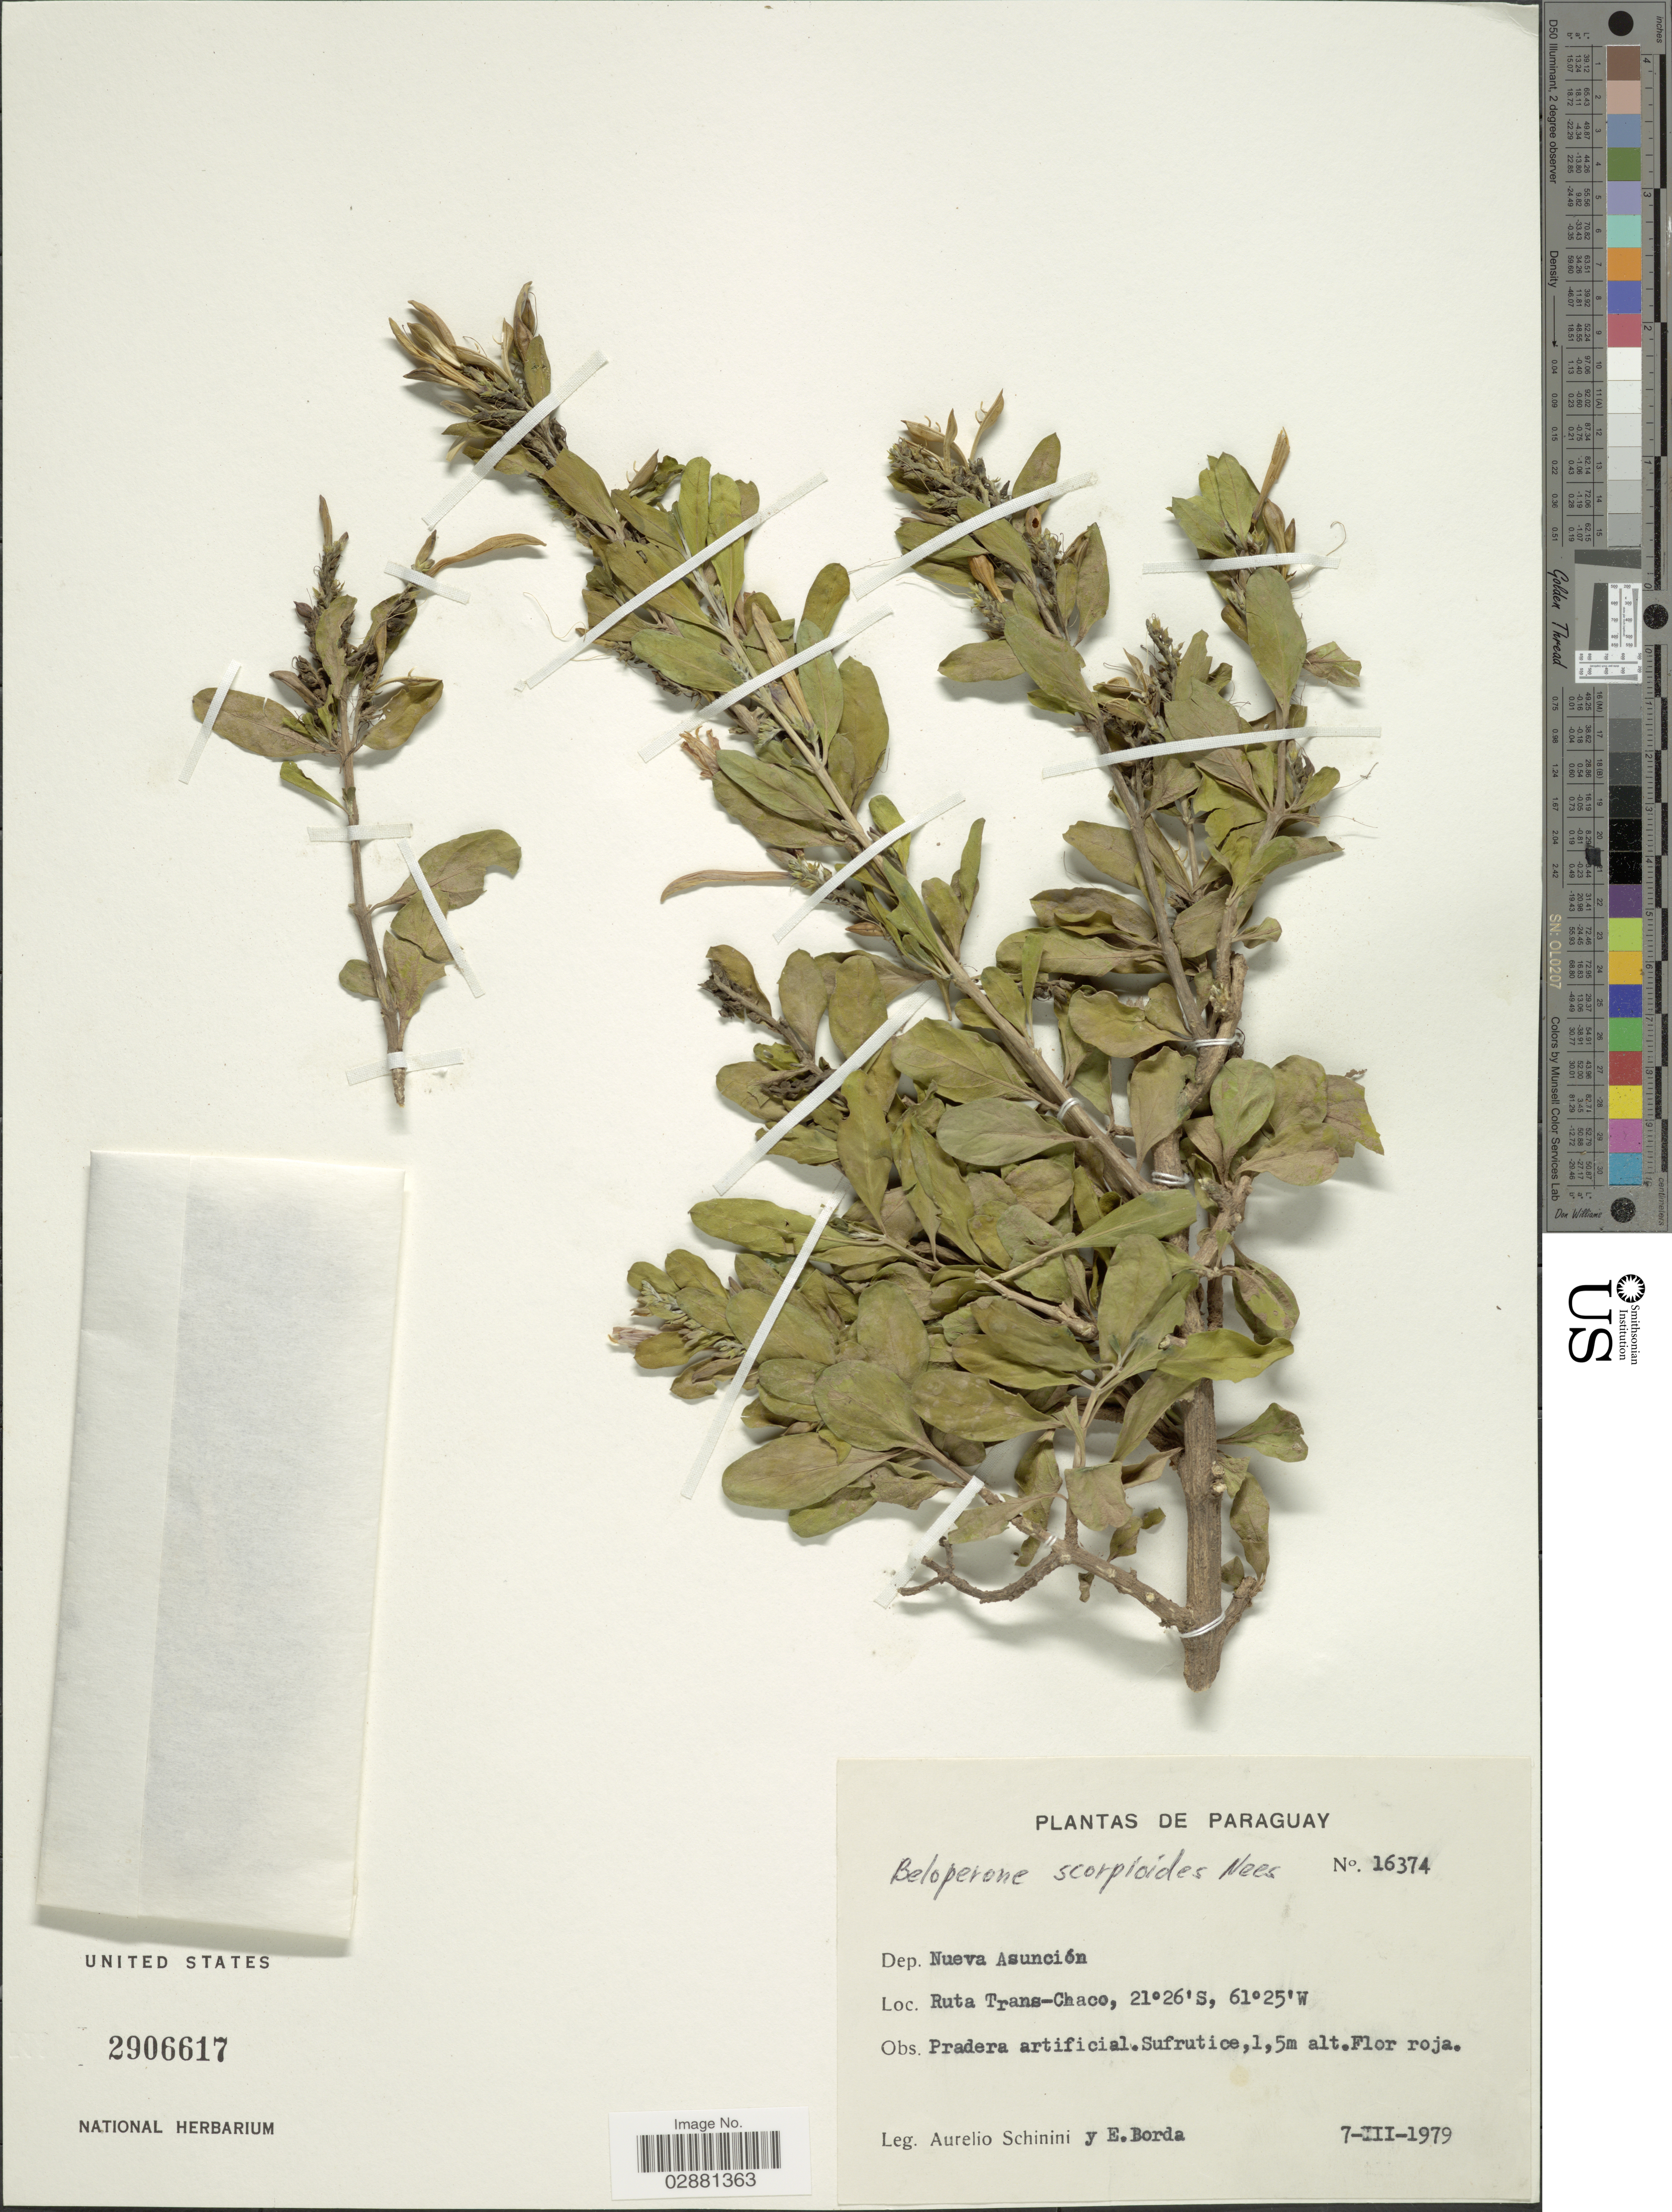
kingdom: Plantae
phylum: Tracheophyta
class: Magnoliopsida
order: Lamiales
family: Acanthaceae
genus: Justicia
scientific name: Justicia xylosteoides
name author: Griseb.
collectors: A. Schinini & E. Bordas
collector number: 16374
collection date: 1979-03-07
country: Paraguay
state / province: Asuncion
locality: Dep. Nueva Asunción, Ruta Trans-Chaco.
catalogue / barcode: US 2906617